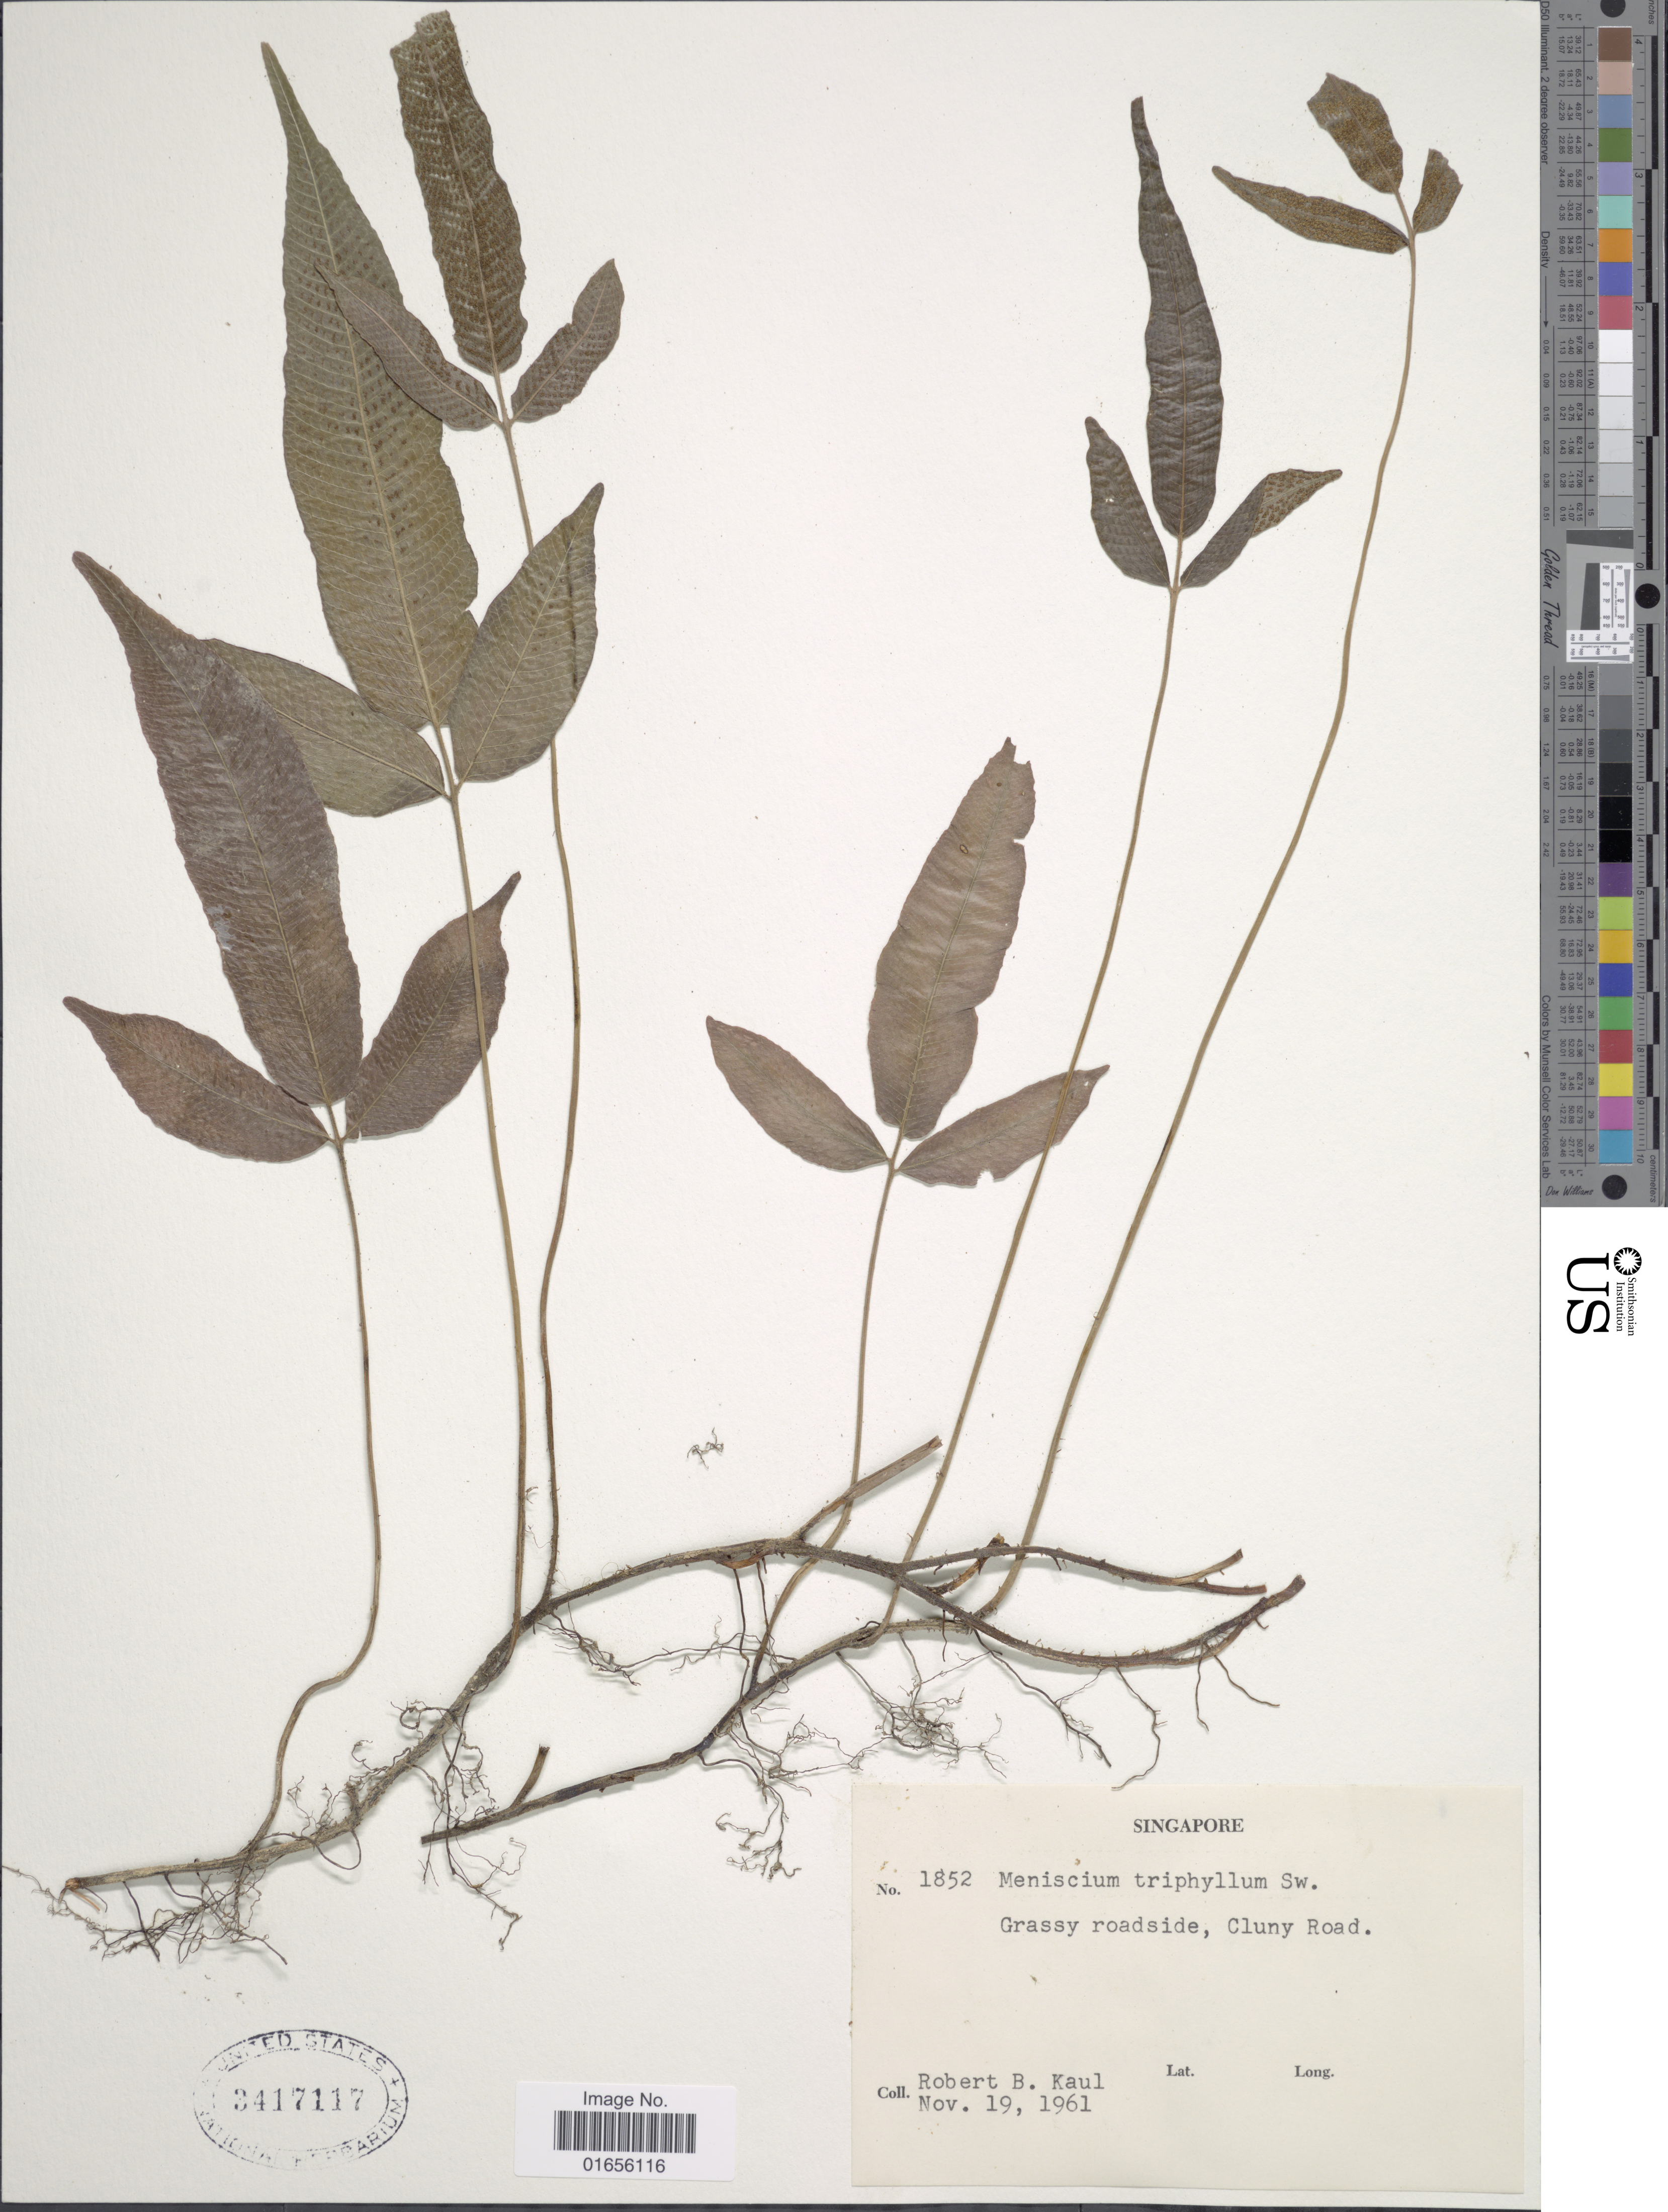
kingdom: Plantae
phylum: Tracheophyta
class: Polypodiopsida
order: Polypodiales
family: Thelypteridaceae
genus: Pronephrium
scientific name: Pronephrium triphyllum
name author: (Sw.) Holttum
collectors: R. Kaul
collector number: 1852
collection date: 1961-11-19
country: Singapore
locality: Grassy roadside, Cluny Road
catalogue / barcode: US 3417117